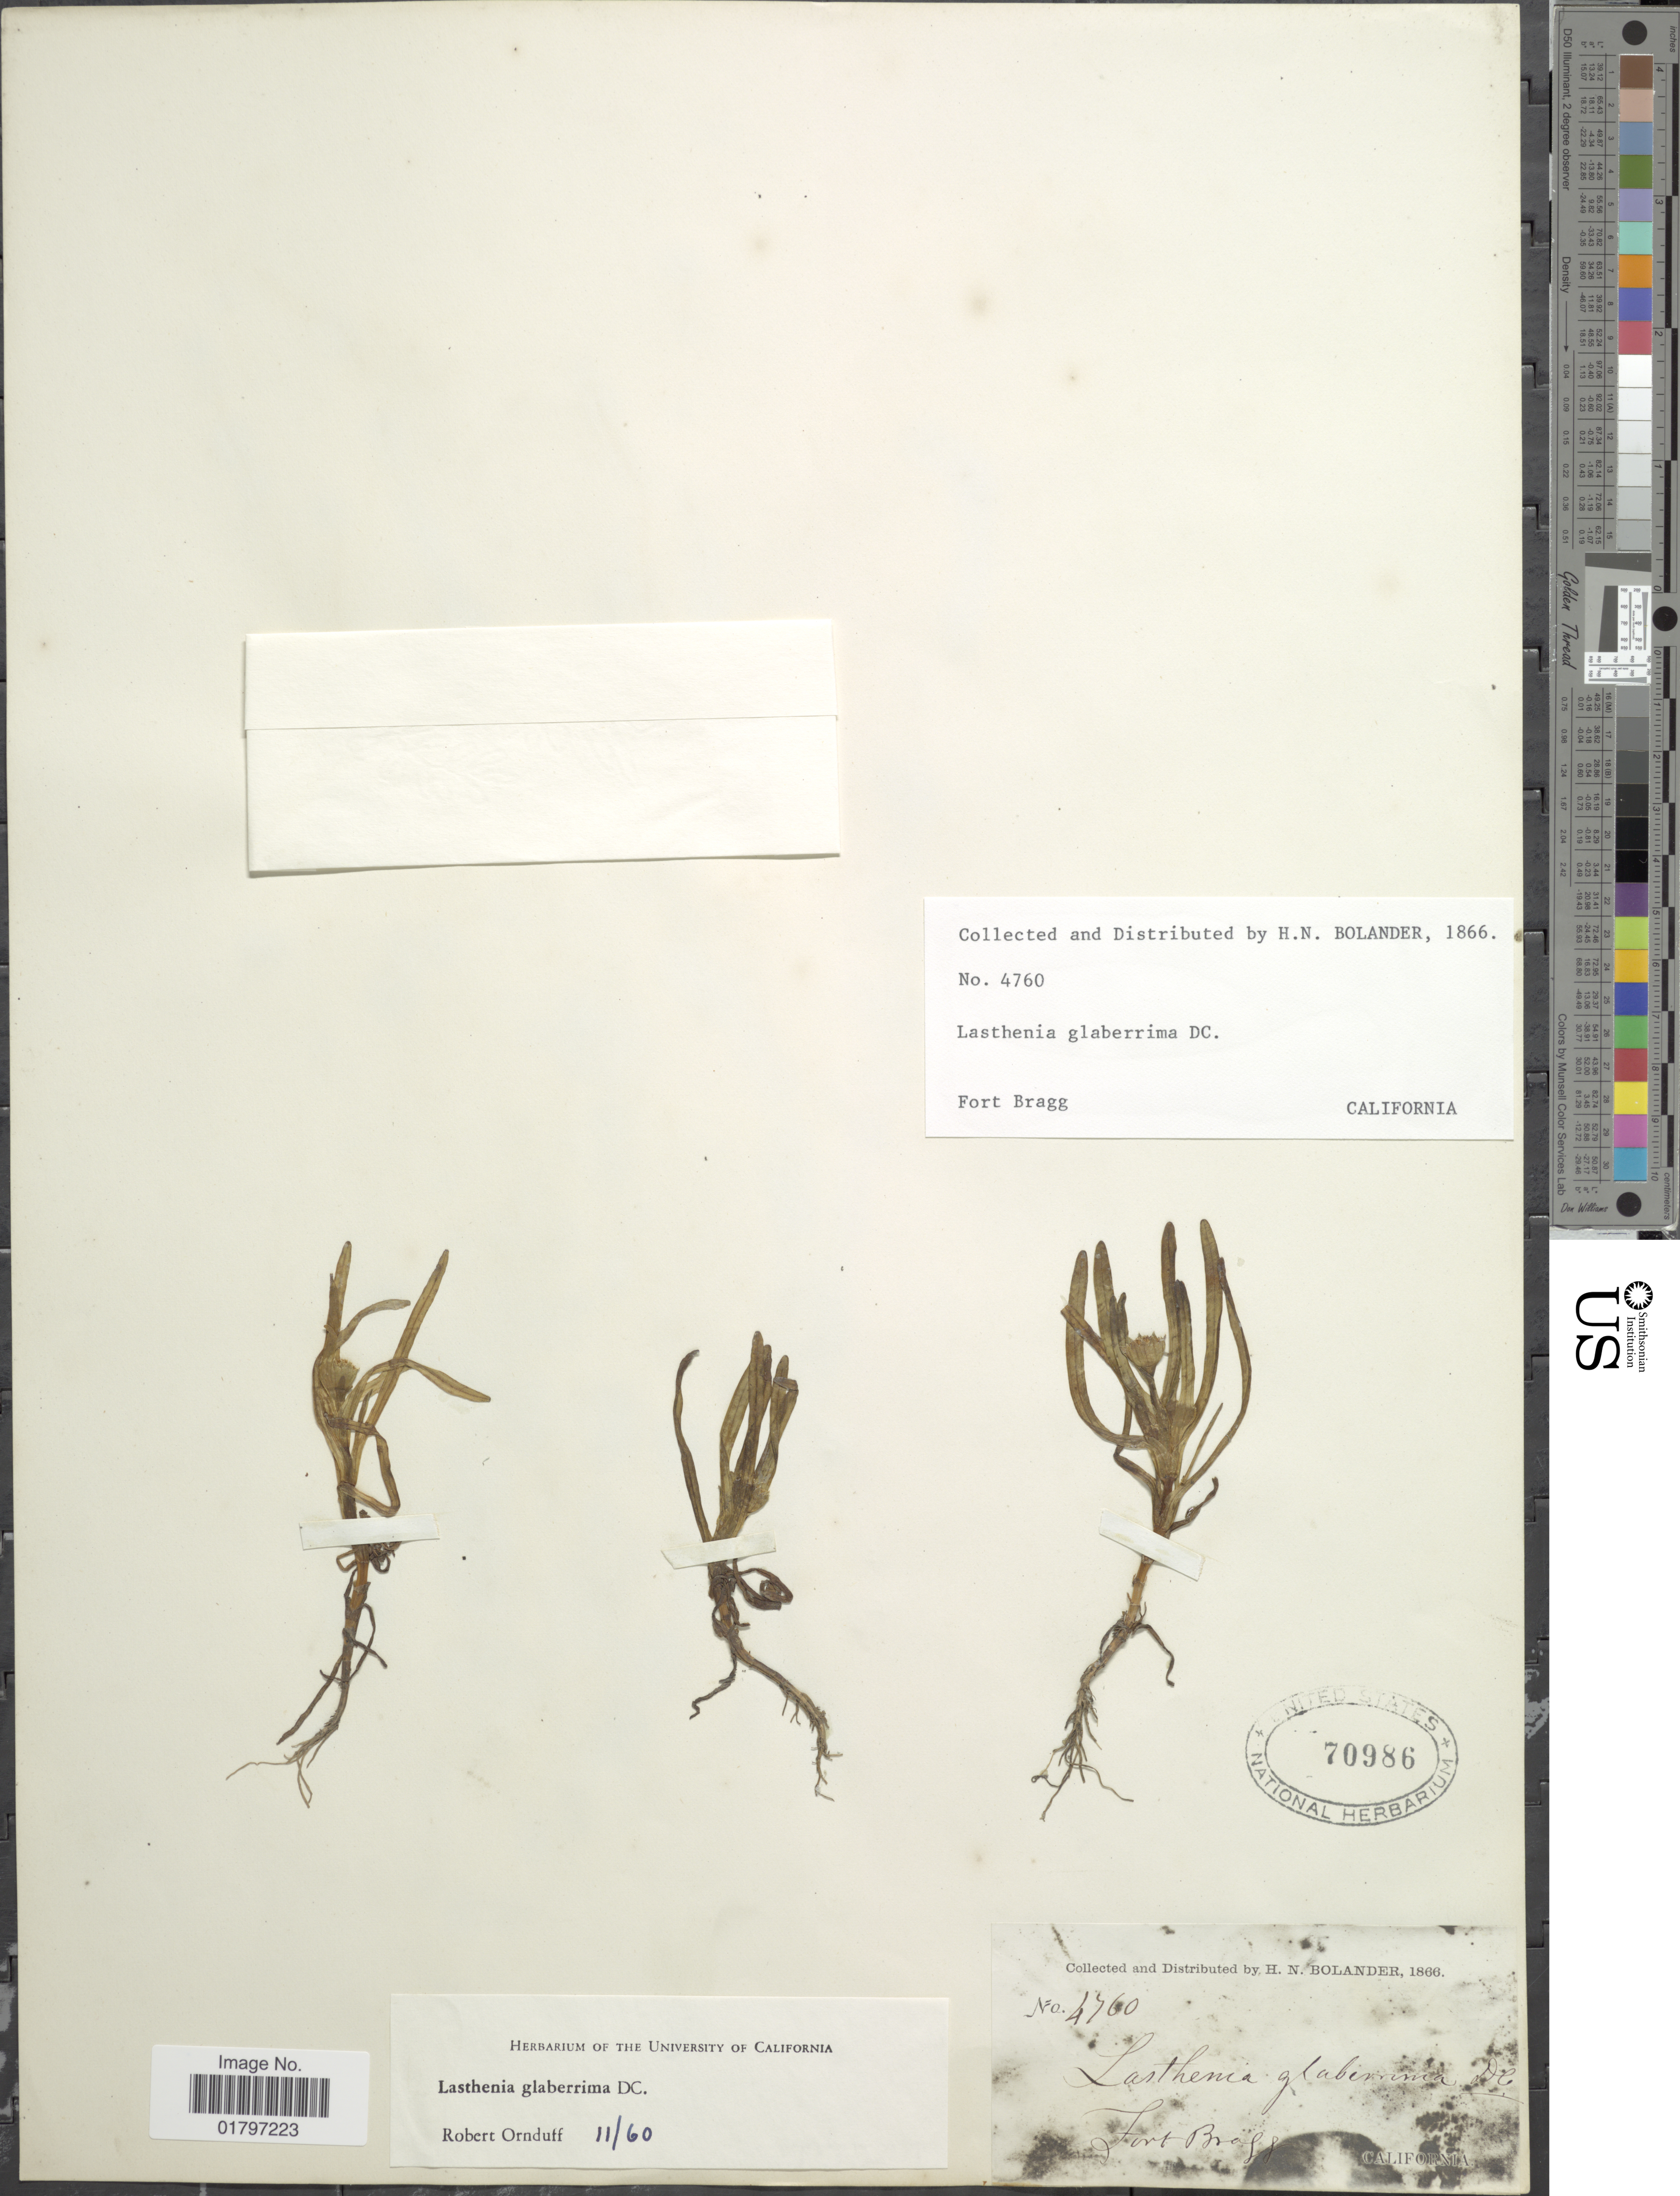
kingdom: Plantae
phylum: Tracheophyta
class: Magnoliopsida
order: Asterales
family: Asteraceae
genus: Lasthenia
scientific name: Lasthenia glaberrima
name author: DC.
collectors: H. Bolander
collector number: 4760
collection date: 1866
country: United States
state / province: California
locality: Fort Bragg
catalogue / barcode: US 70986